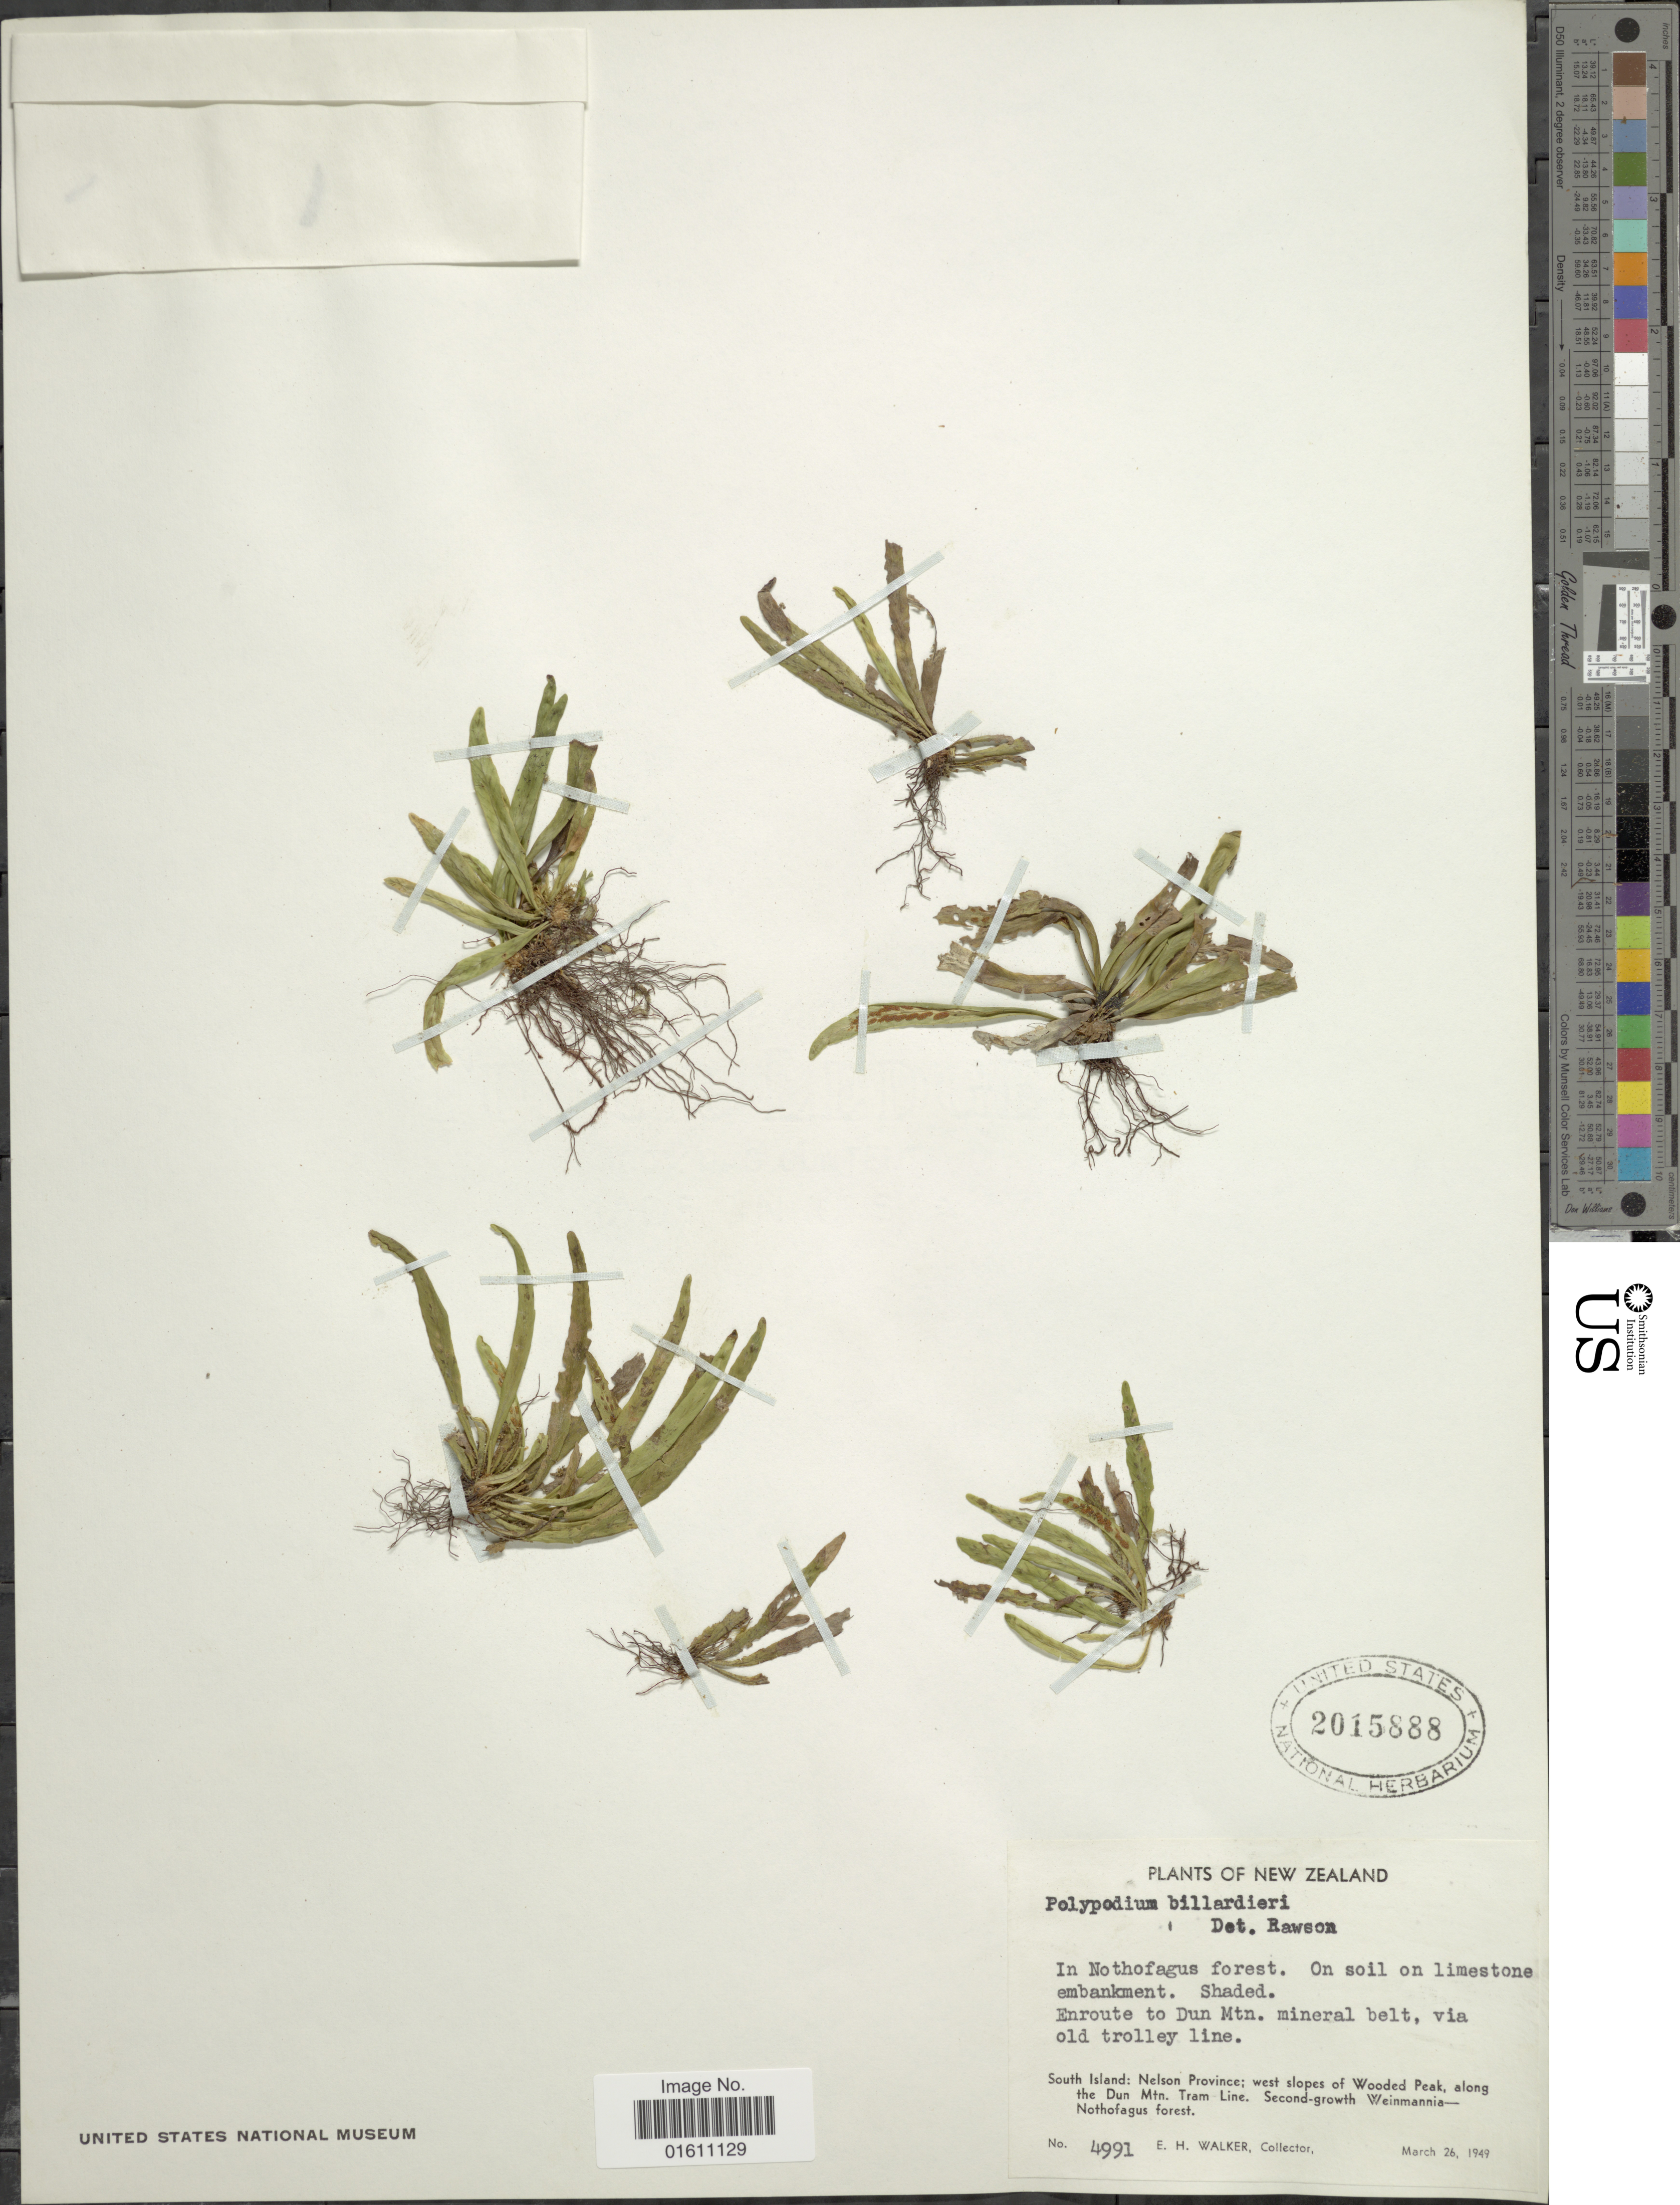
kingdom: Plantae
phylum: Tracheophyta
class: Polypodiopsida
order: Polypodiales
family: Polypodiaceae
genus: Notogrammitis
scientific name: Notogrammitis billardierei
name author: (Willd.) Parris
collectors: E. H. Walker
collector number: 4991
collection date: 1949-03-26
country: New Zealand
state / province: Nelson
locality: New Zealand, South Island: Nelson Province; west slopes of Wooded Peak, along the Dun Mtn. Tram Line, Second-growth Weinmannia-Nothofagis forest.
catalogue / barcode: US 2015888